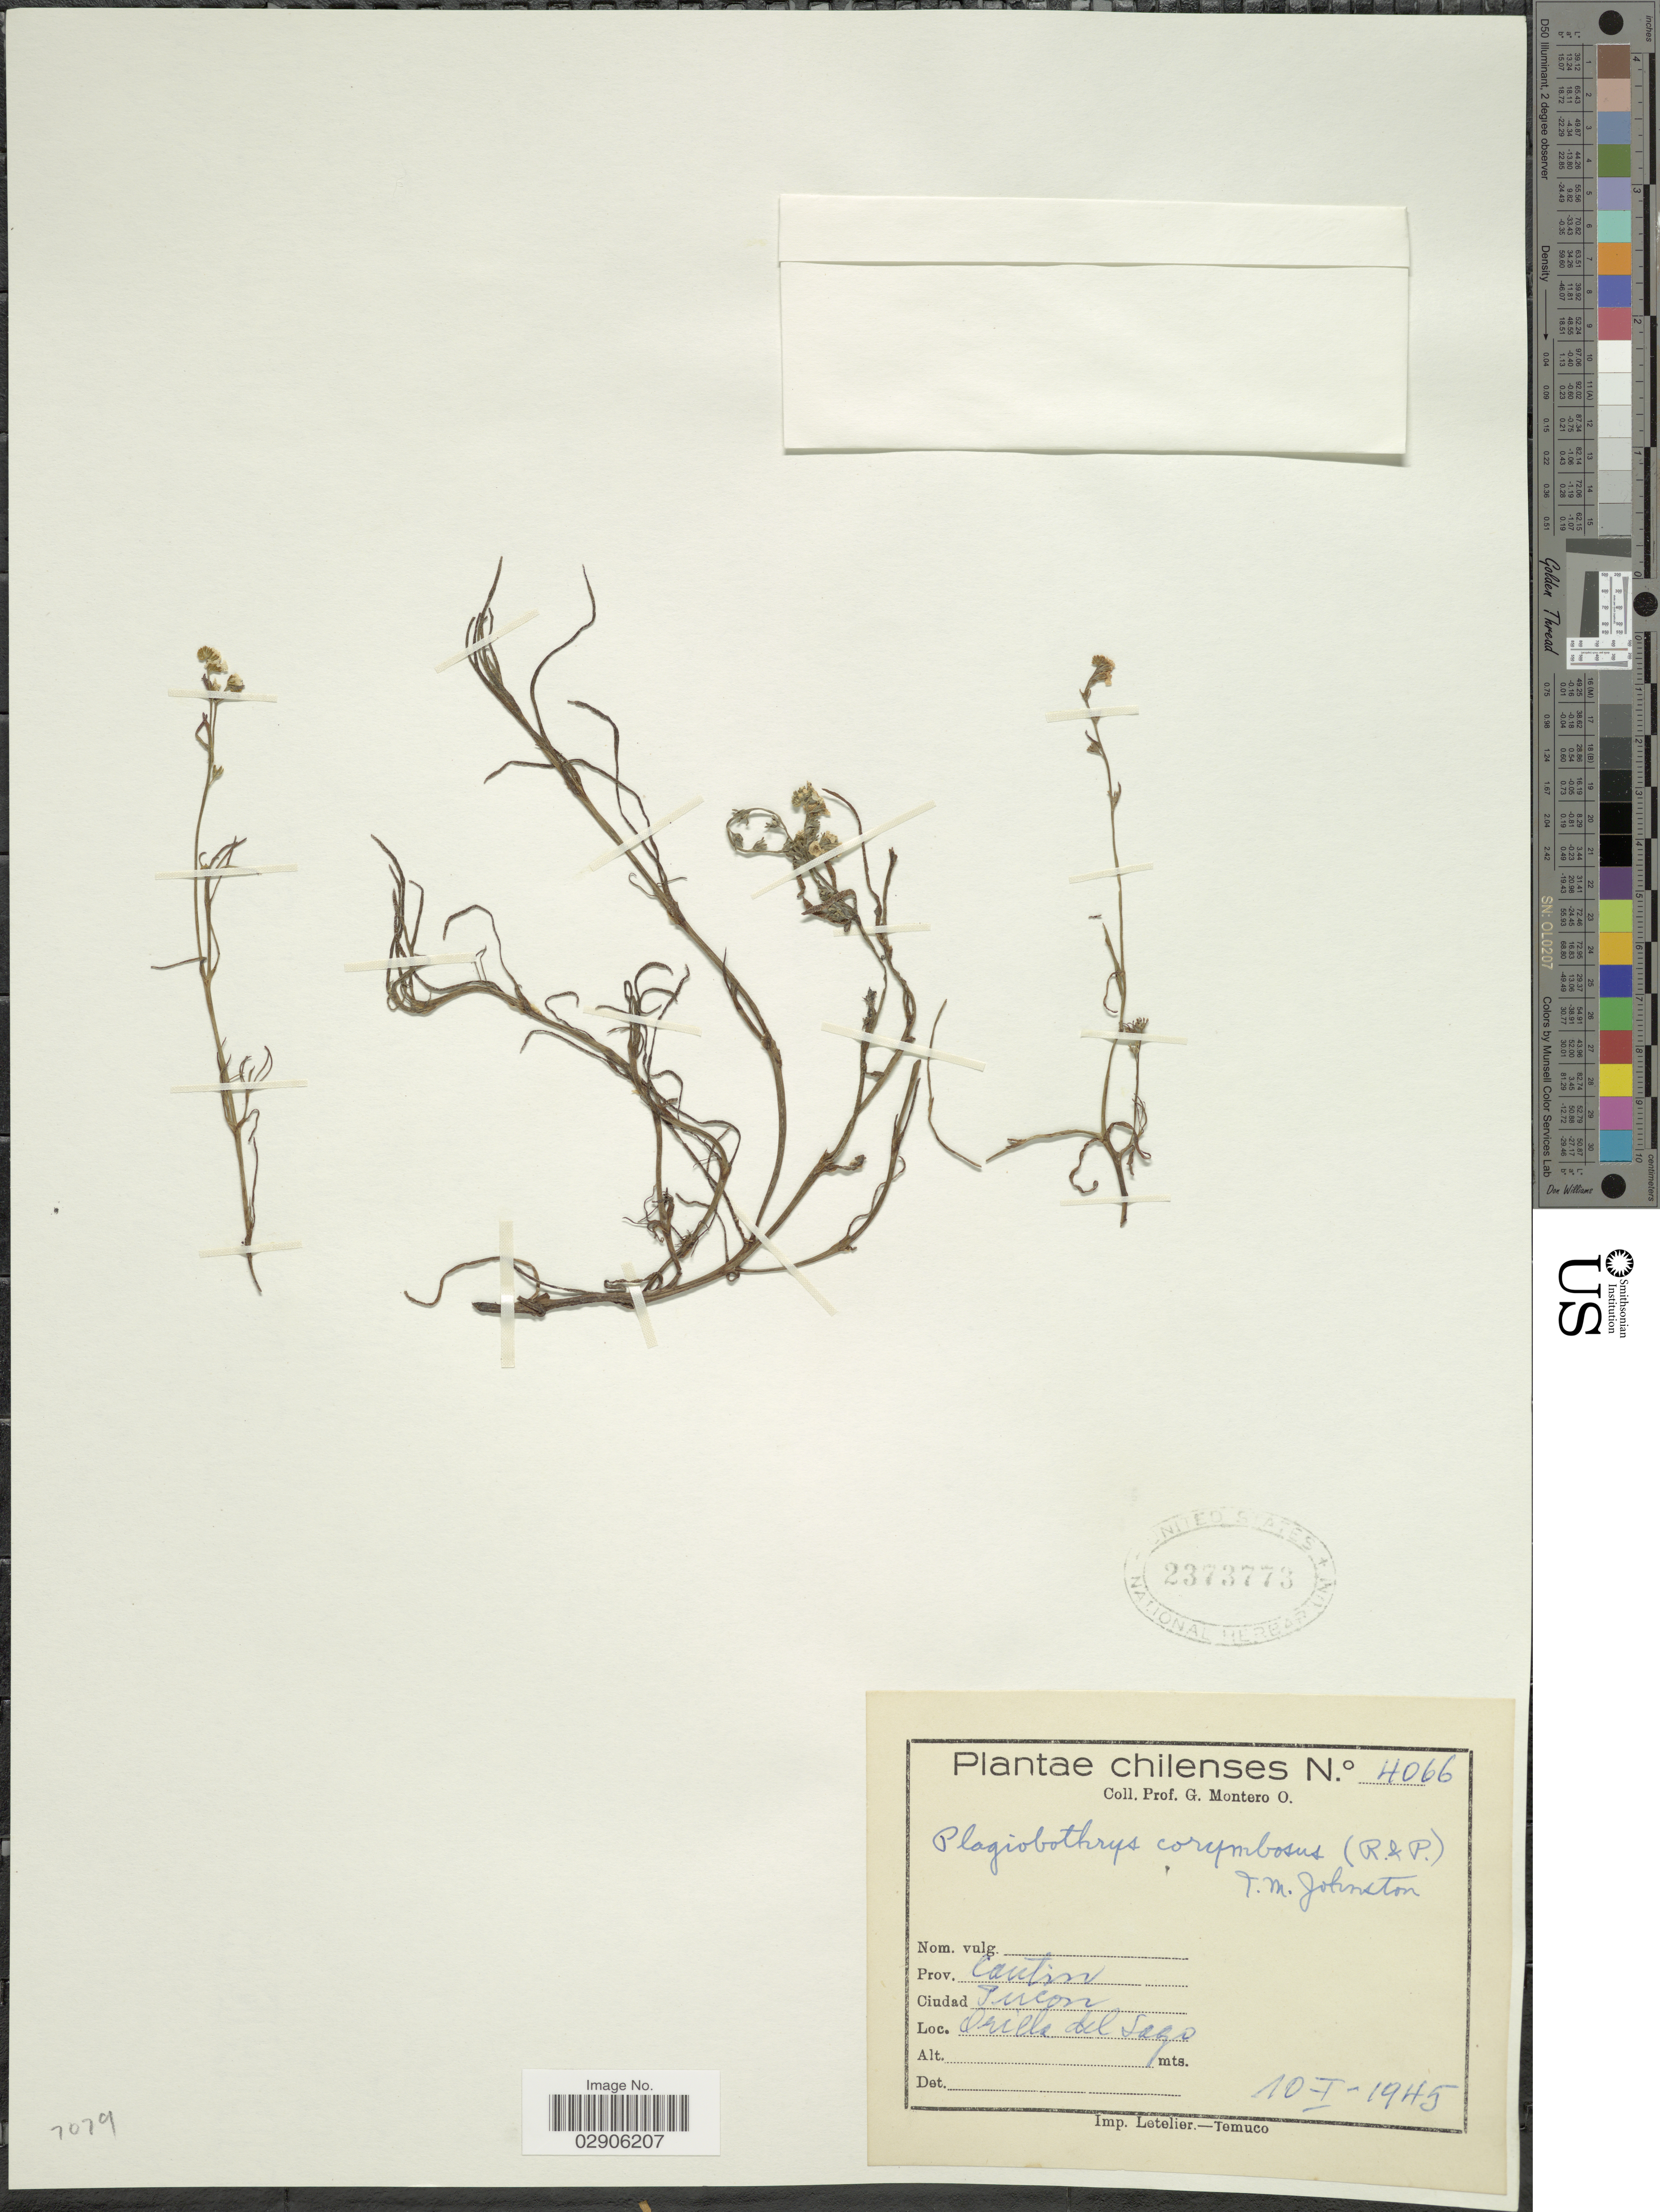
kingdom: Plantae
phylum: Tracheophyta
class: Magnoliopsida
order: Boraginales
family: Boraginaceae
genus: Plagiobothrys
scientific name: Plagiobothrys corymbosus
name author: (Ruiz & Pav.) I.M. Johnst.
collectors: G. Montero O.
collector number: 4066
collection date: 1945-01-10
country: Chile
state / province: Araucanía (IX)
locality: Prov. Cautin, Tucon, Orilla del Sago.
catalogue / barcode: US 2373773